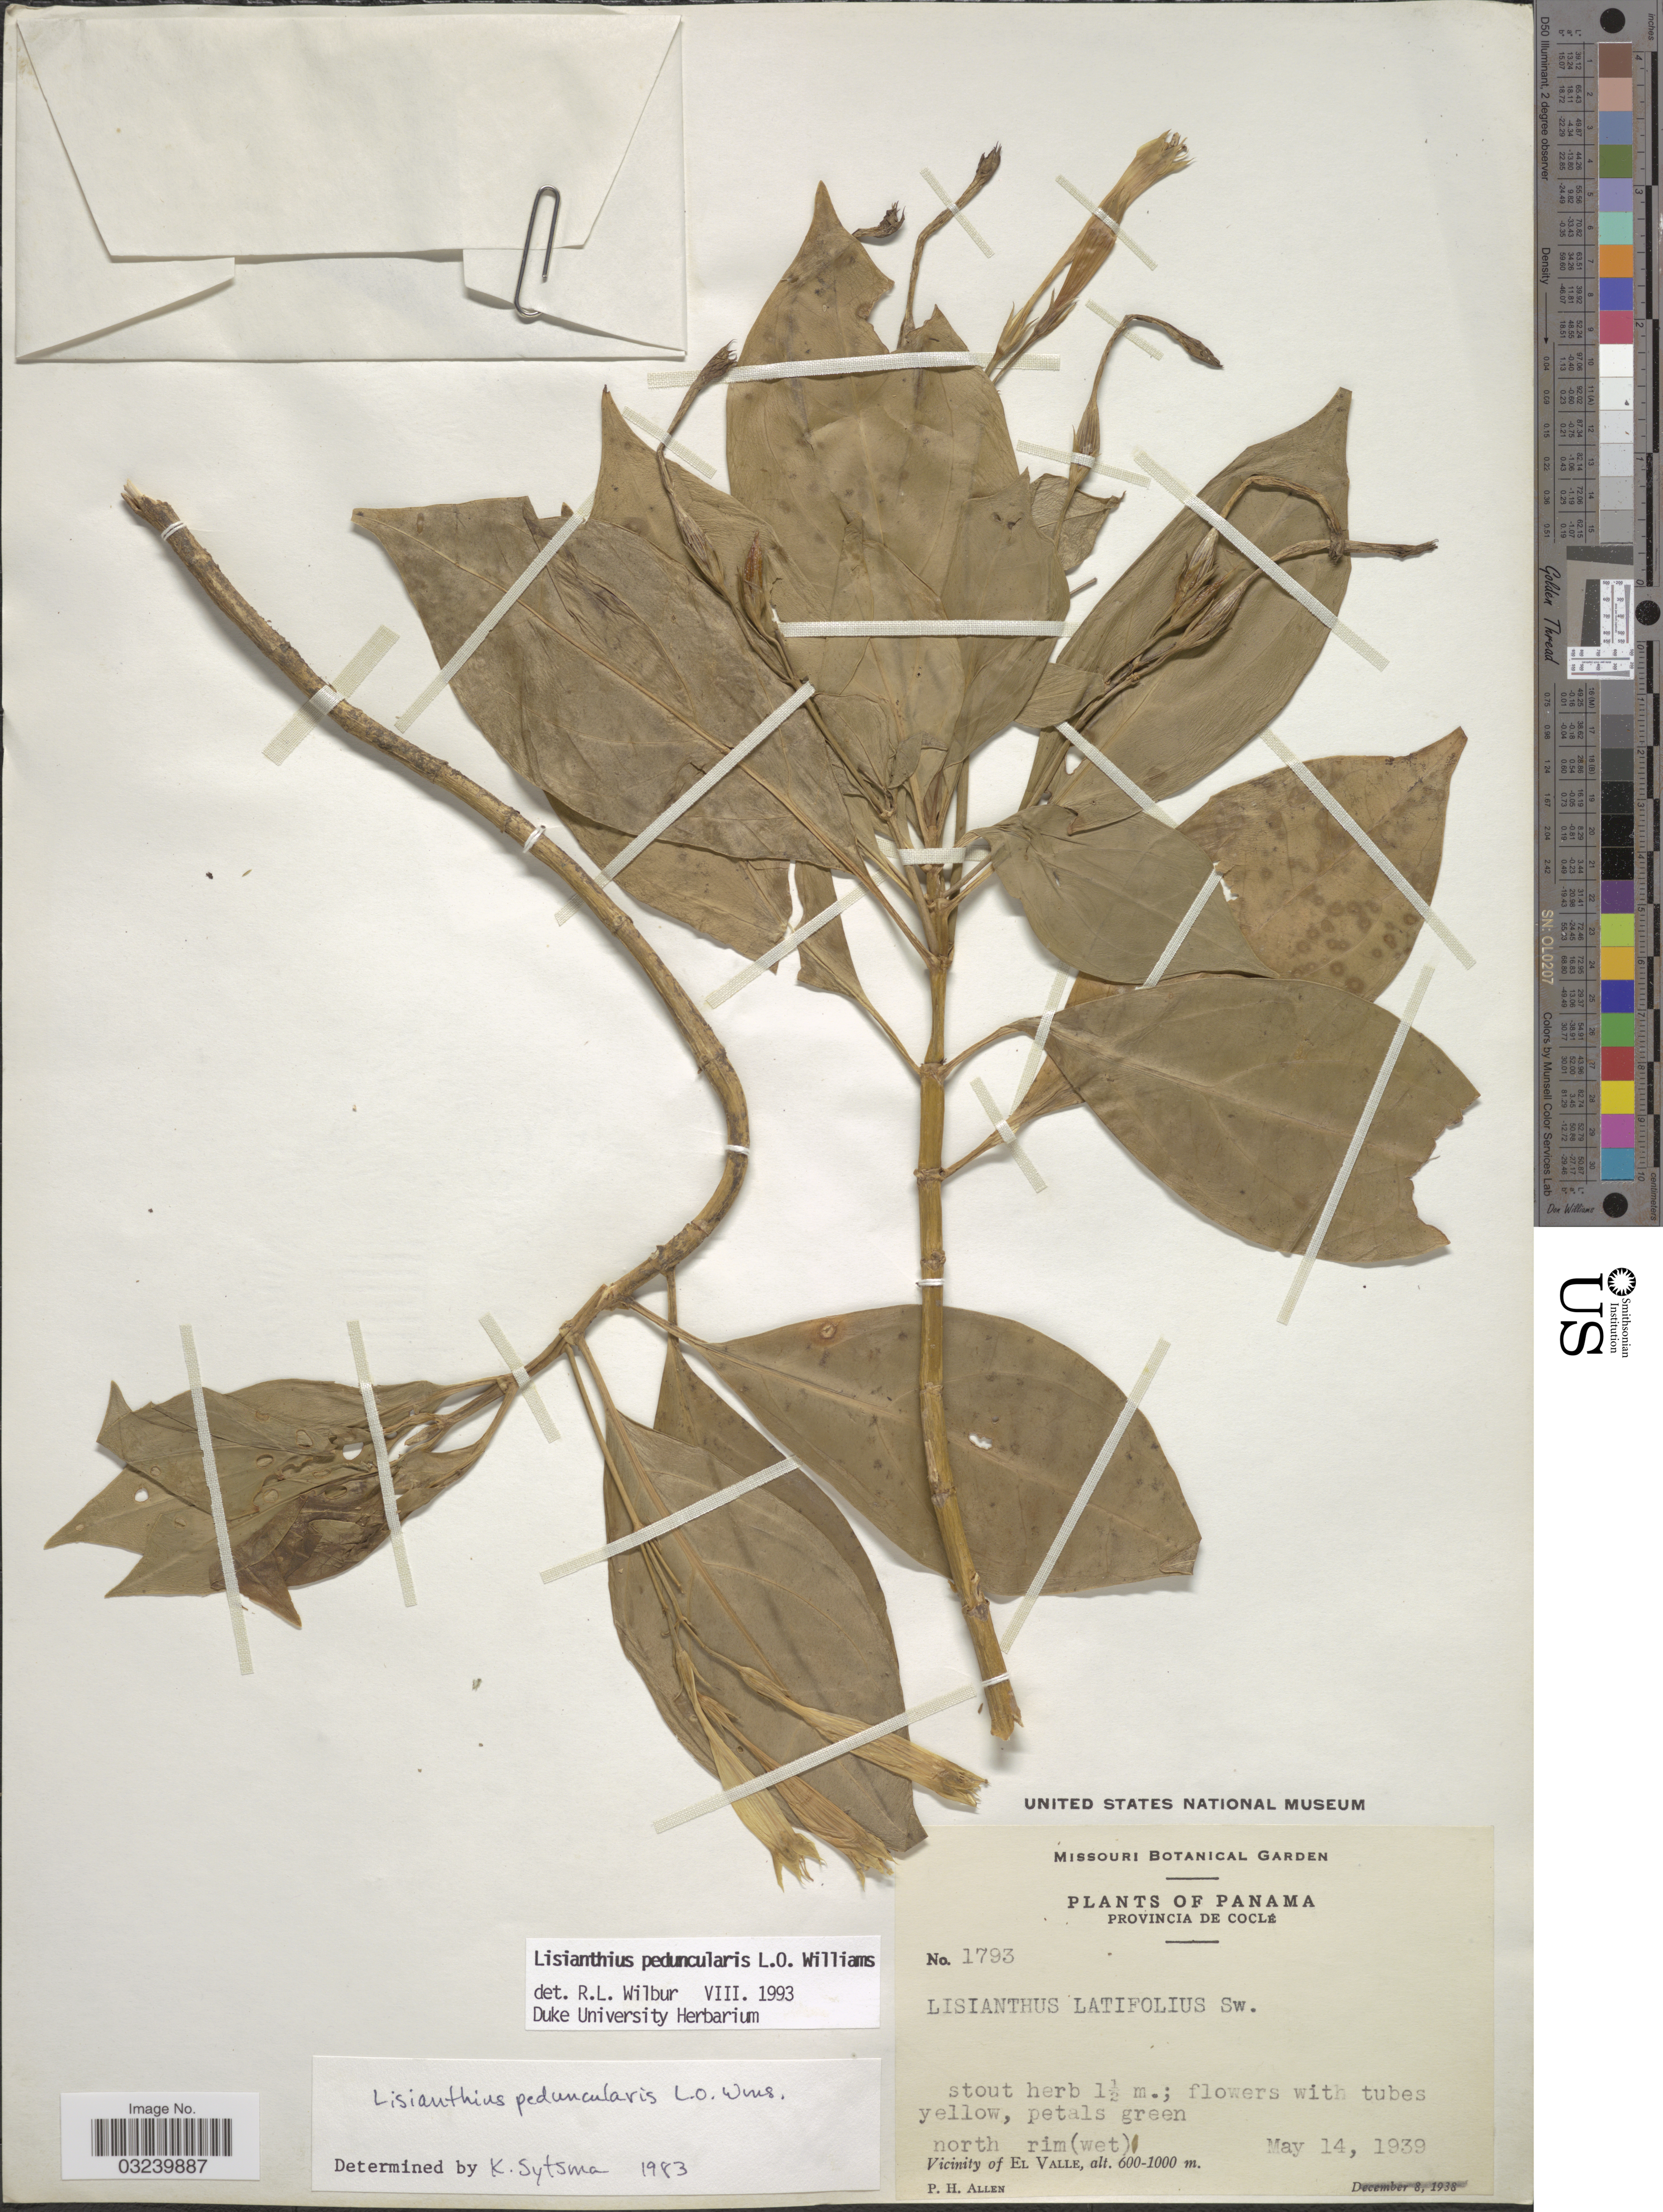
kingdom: Plantae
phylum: Tracheophyta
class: Magnoliopsida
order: Gentianales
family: Gentianaceae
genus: Lisianthius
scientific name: Lisianthius peduncularis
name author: L.O. Williams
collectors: P. H. Allen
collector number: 1793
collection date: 1939-05-14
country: Panama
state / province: Coclé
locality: Vicinity of El Valle.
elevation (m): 600